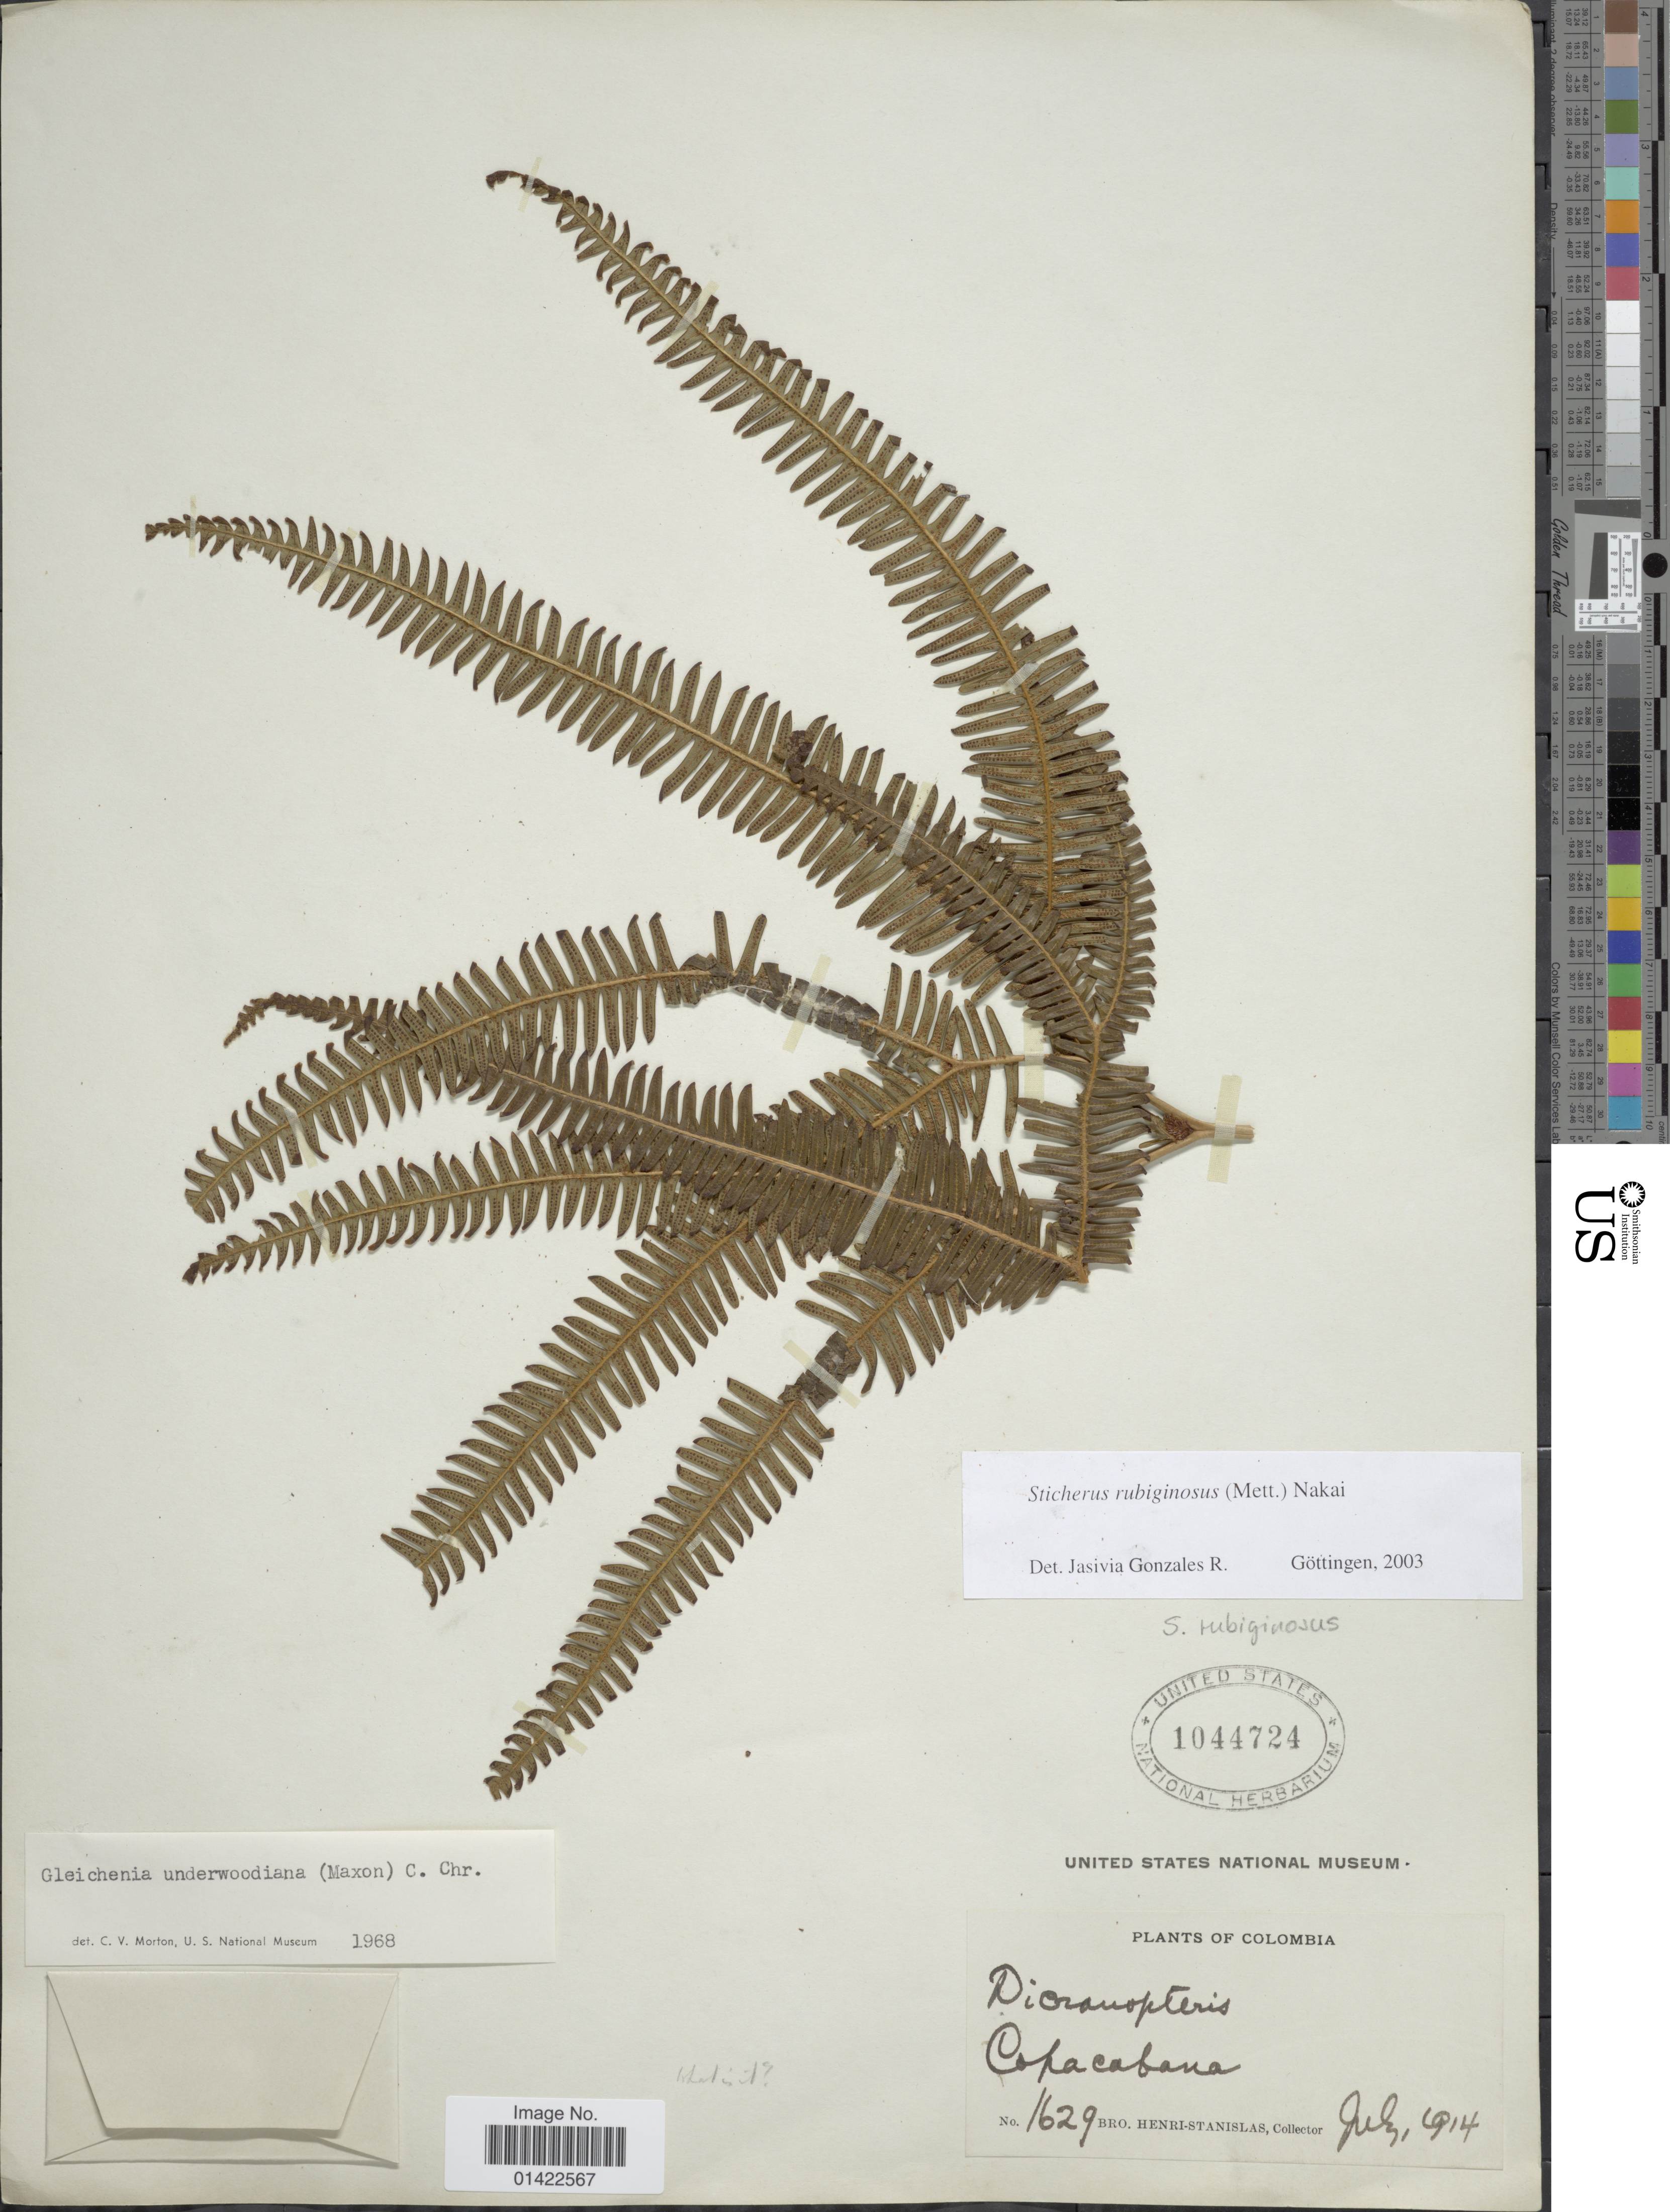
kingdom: Plantae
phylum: Tracheophyta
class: Polypodiopsida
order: Gleicheniales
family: Gleicheniaceae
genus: Sticherus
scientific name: Sticherus rubiginosus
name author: (Mett.) Nakai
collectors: Henri-Stanislas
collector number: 1629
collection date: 1914-07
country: Colombia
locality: Copacabana.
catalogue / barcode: US 1044724